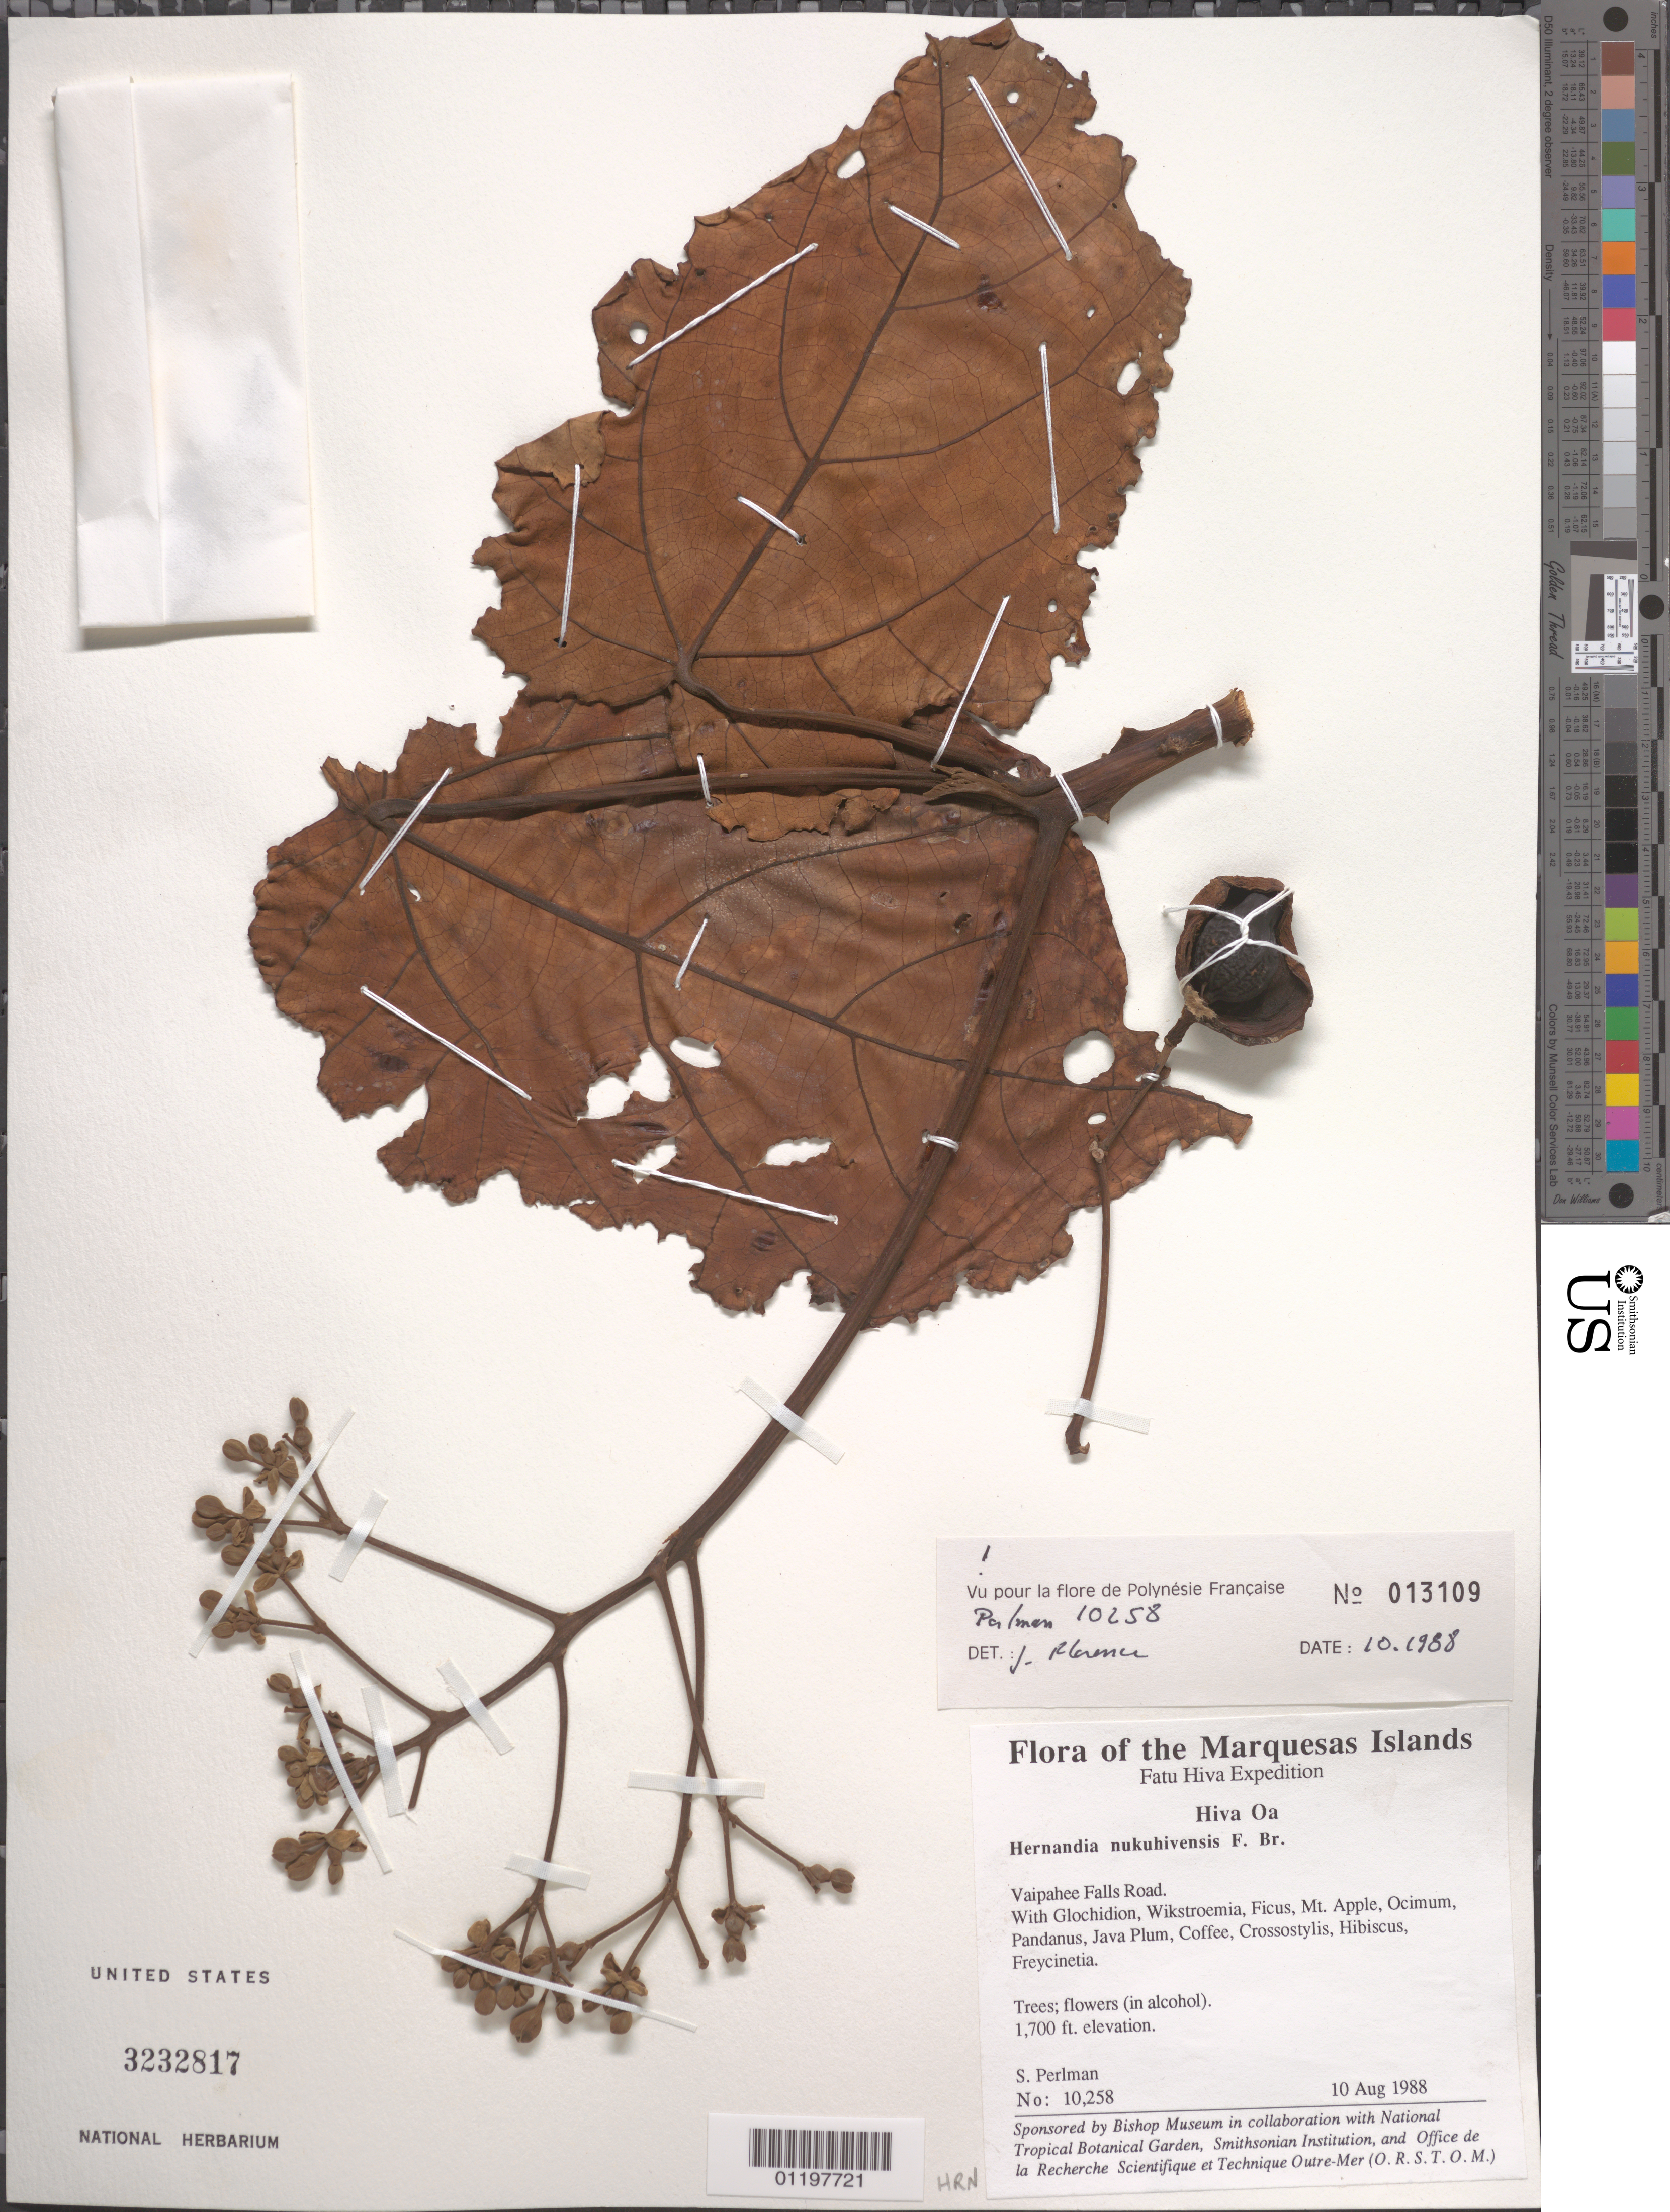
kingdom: Plantae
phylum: Tracheophyta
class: Magnoliopsida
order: Laurales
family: Hernandiaceae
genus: Hernandia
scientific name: Hernandia nukuhivensis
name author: F. Br.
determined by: Florence, J.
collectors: S. P. Perlman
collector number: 10258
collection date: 1988-08-10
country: French Polynesia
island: Hiva Oa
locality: Vaipahee Falls road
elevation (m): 518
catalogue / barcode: US 3232817